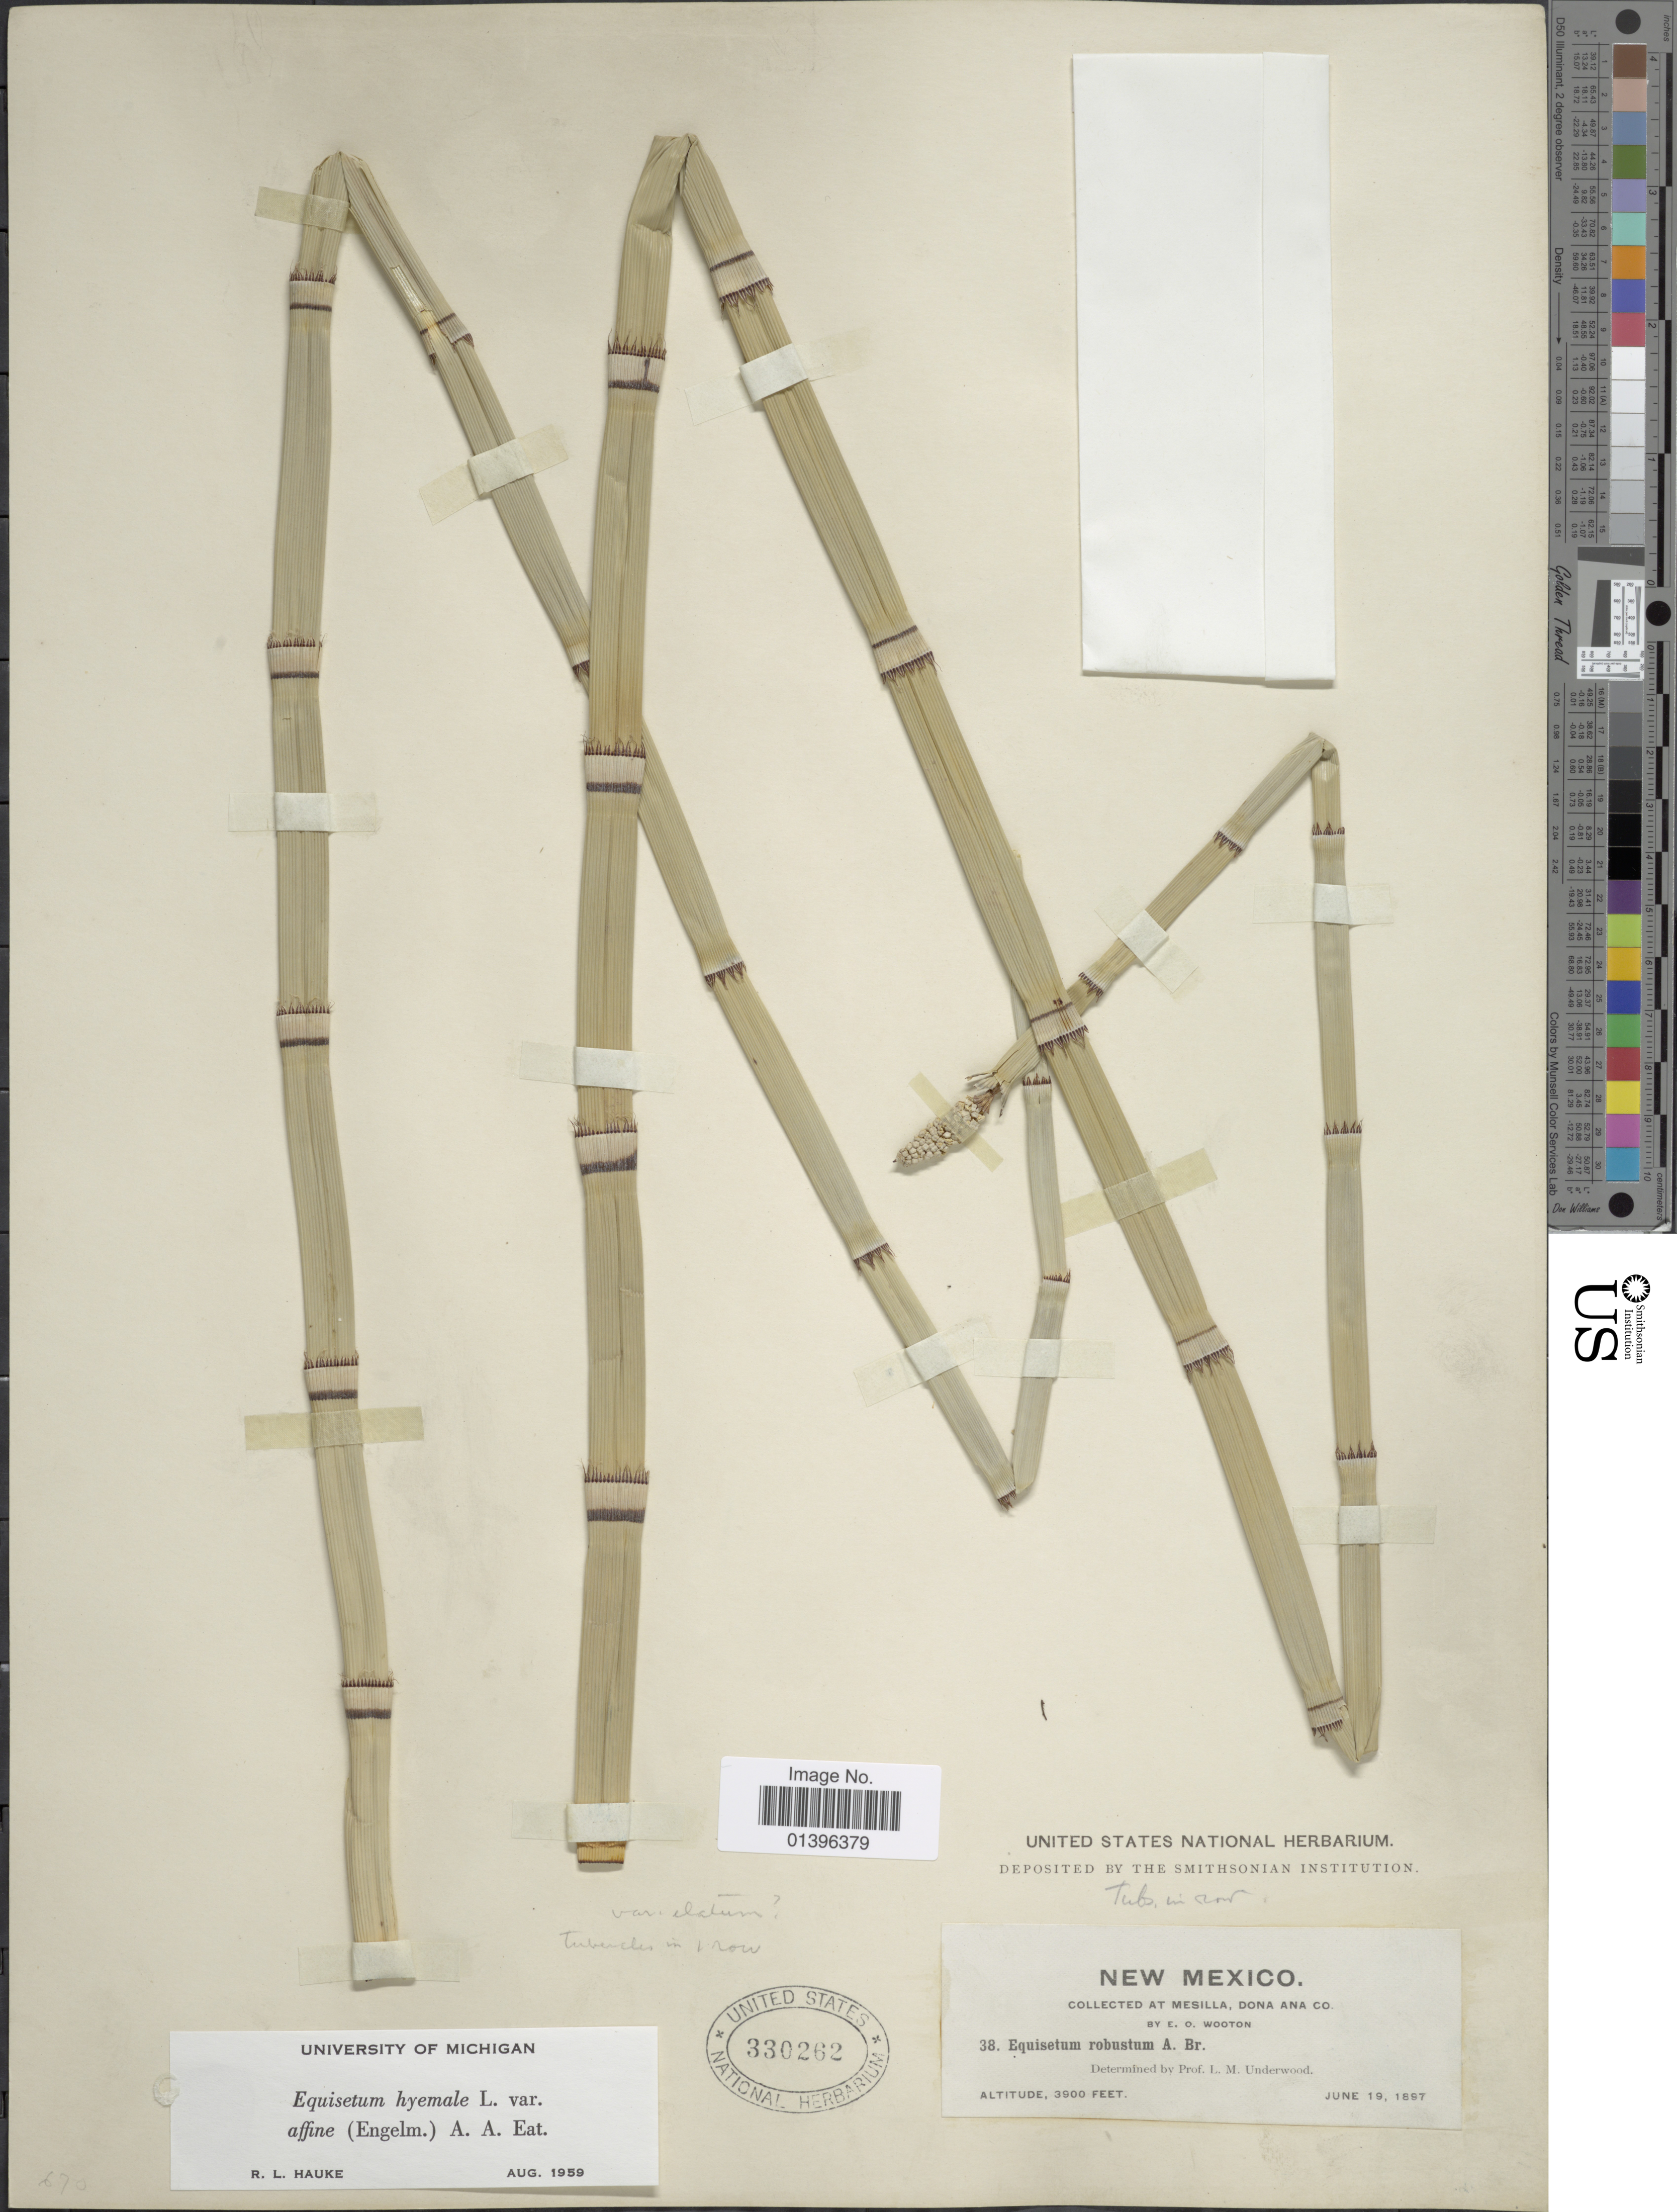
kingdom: Plantae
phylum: Tracheophyta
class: Polypodiopsida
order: Equisetales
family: Equisetaceae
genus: Equisetum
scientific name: Equisetum hyemale var. affine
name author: (Engelm.) A.A. Eaton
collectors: E. O. Wooton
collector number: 38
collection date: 1897-06-19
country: United States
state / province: New Mexico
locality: Mesilla, Dona Dona Co.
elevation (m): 1189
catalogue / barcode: US 330262